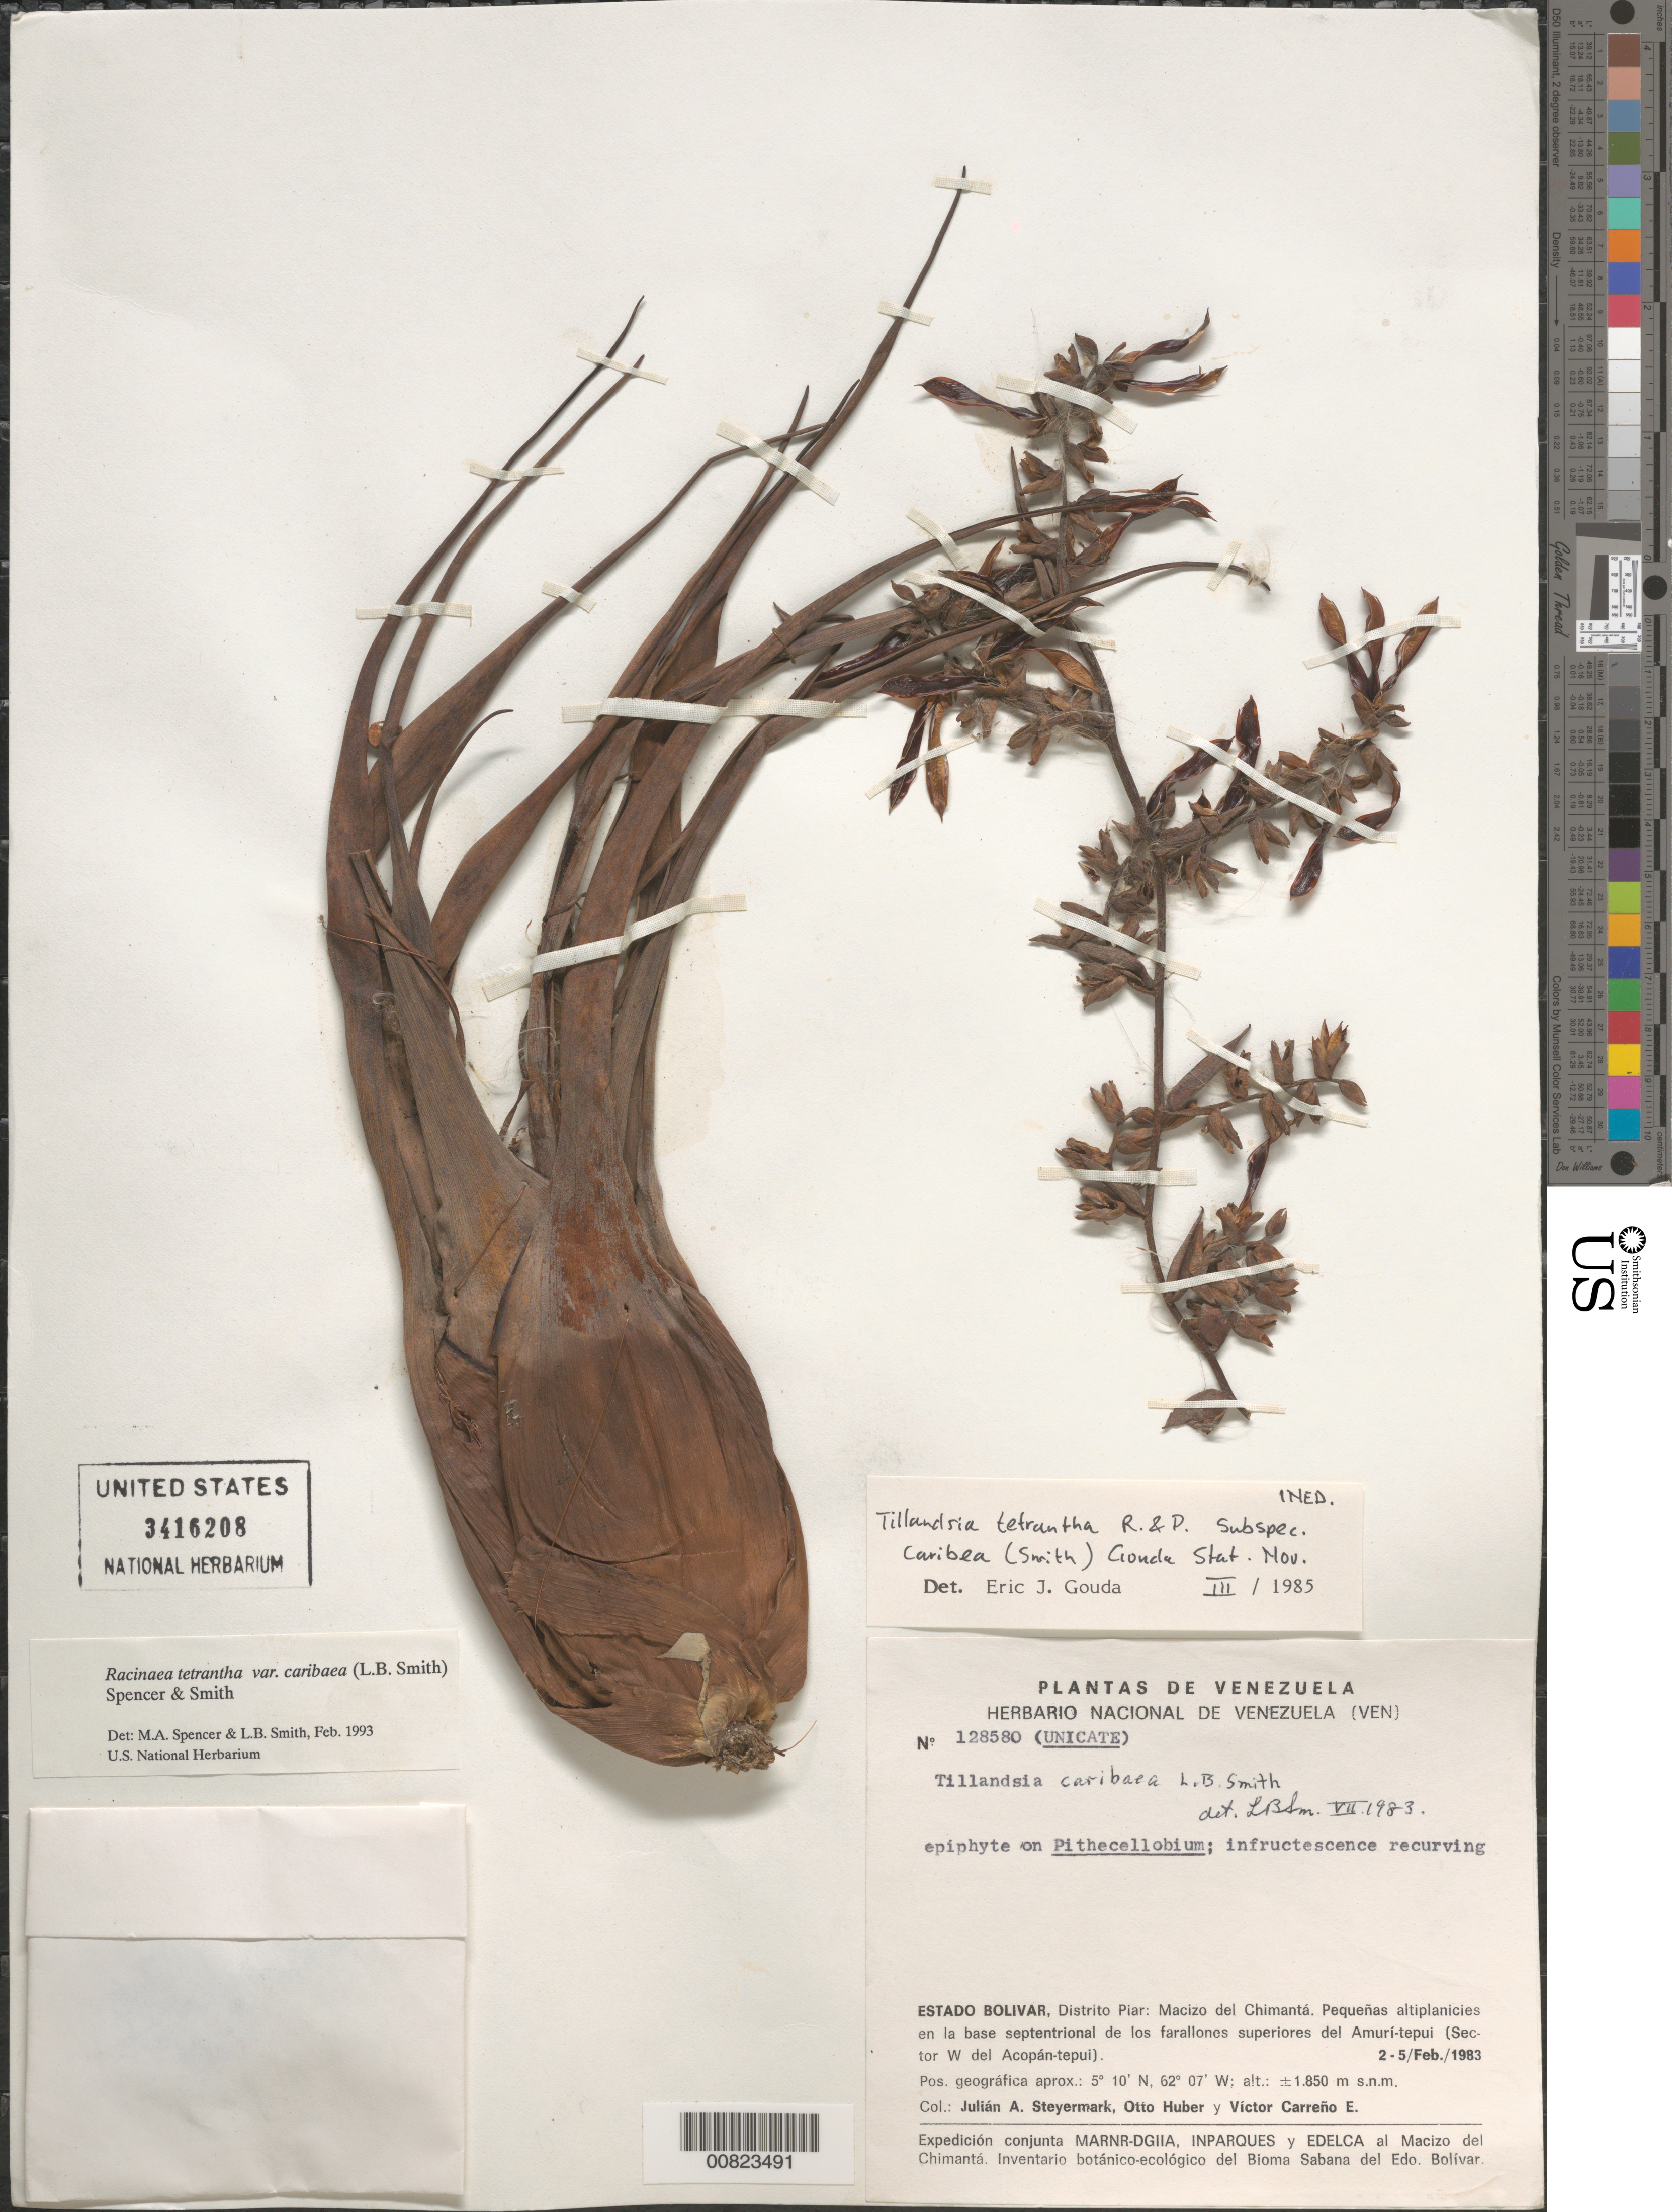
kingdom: Plantae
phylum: Tracheophyta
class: Liliopsida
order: Poales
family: Bromeliaceae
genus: Racinaea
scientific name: Racinaea spiculosa var. stenoglossa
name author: (L.B. Sm.) M.A. Spencer & L.B. Sm.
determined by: Spencer, M. A.; Smith, L. B.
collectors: J. Steyermark, O. Huber & V. Carreño E.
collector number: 128580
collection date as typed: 2-Feb-83 to 5-Feb-83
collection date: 1983-02-02/1983-02-05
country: Venezuela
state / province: Bolívar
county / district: Piar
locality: Macizo del Chimantá, Amuí-tepuí (Sector W del Acopán-tepuí)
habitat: Pequeñas altiplanicies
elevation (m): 1850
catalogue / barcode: US 3416208